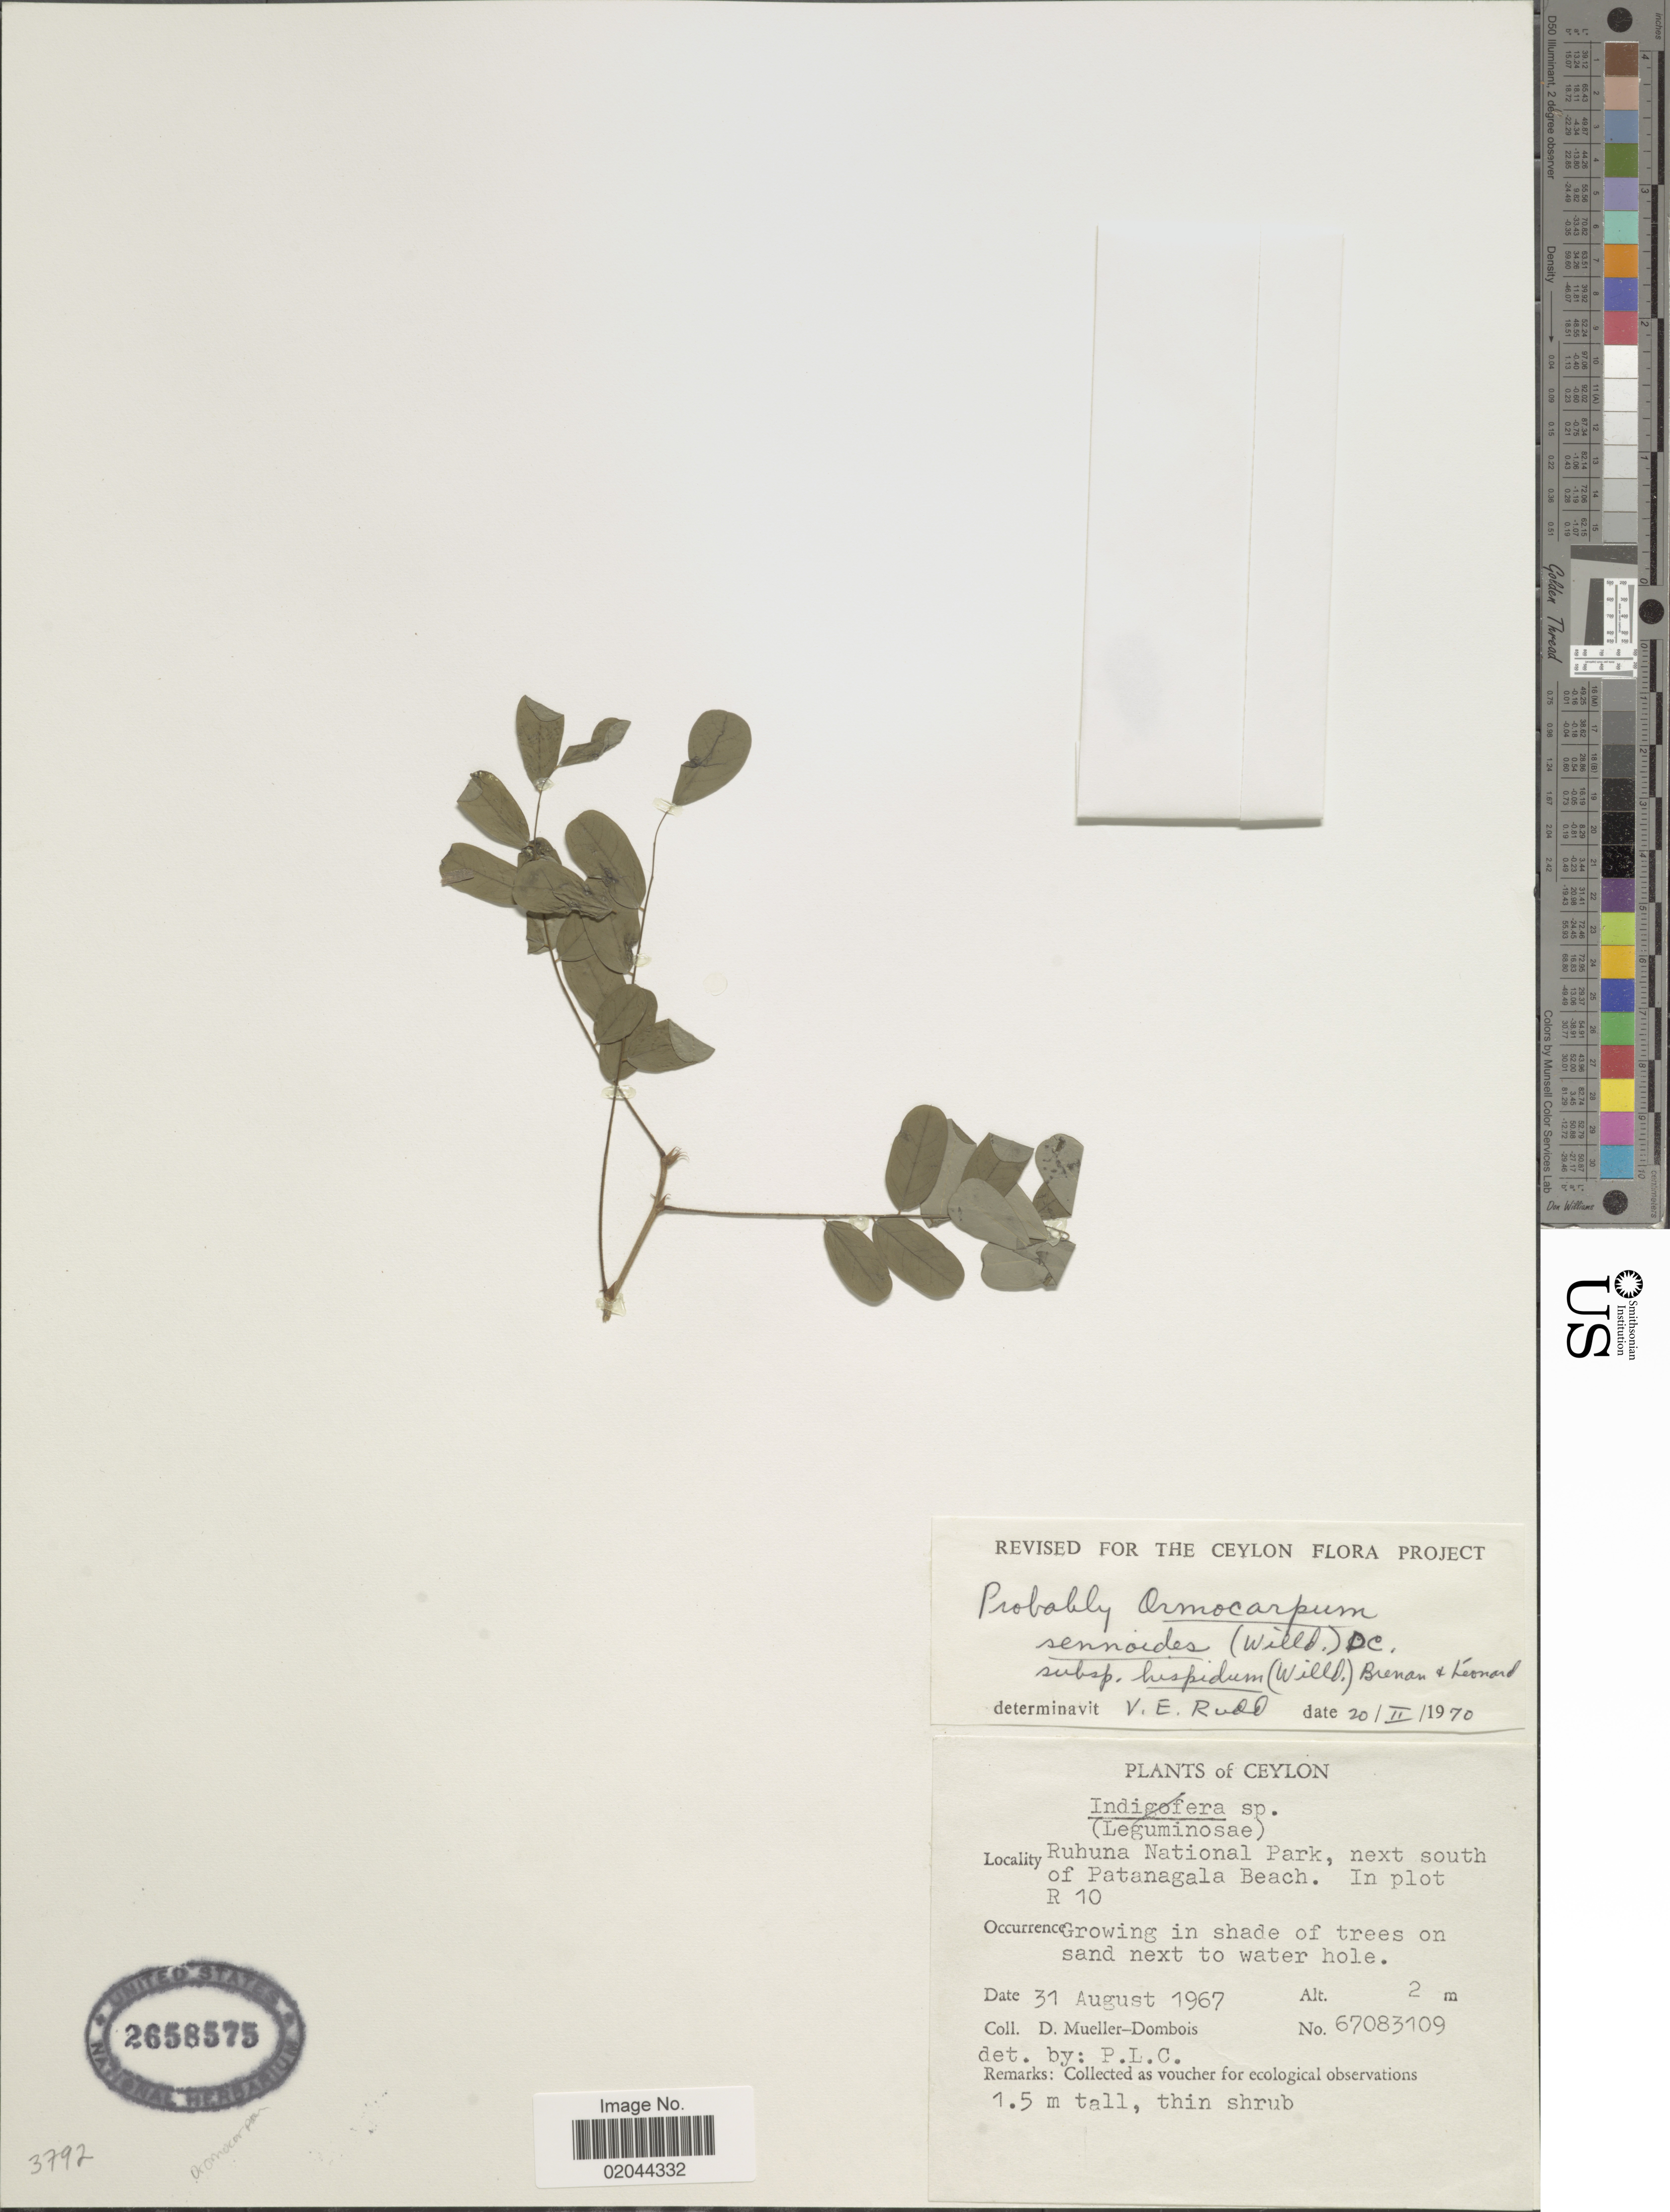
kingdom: Plantae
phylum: Tracheophyta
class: Magnoliopsida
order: Fabales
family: Fabaceae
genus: Ormocarpum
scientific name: Ormocarpum sennoides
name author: (Willd.) DC.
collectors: D. Mueller-Dombois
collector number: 67083109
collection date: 1967-08-31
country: Sri Lanka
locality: Ceylon, Ruhuna National Park, next south of Patanagala Beach, in plot R10, growing in shade of trees on sand next to water hole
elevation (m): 2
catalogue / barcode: US 2658575